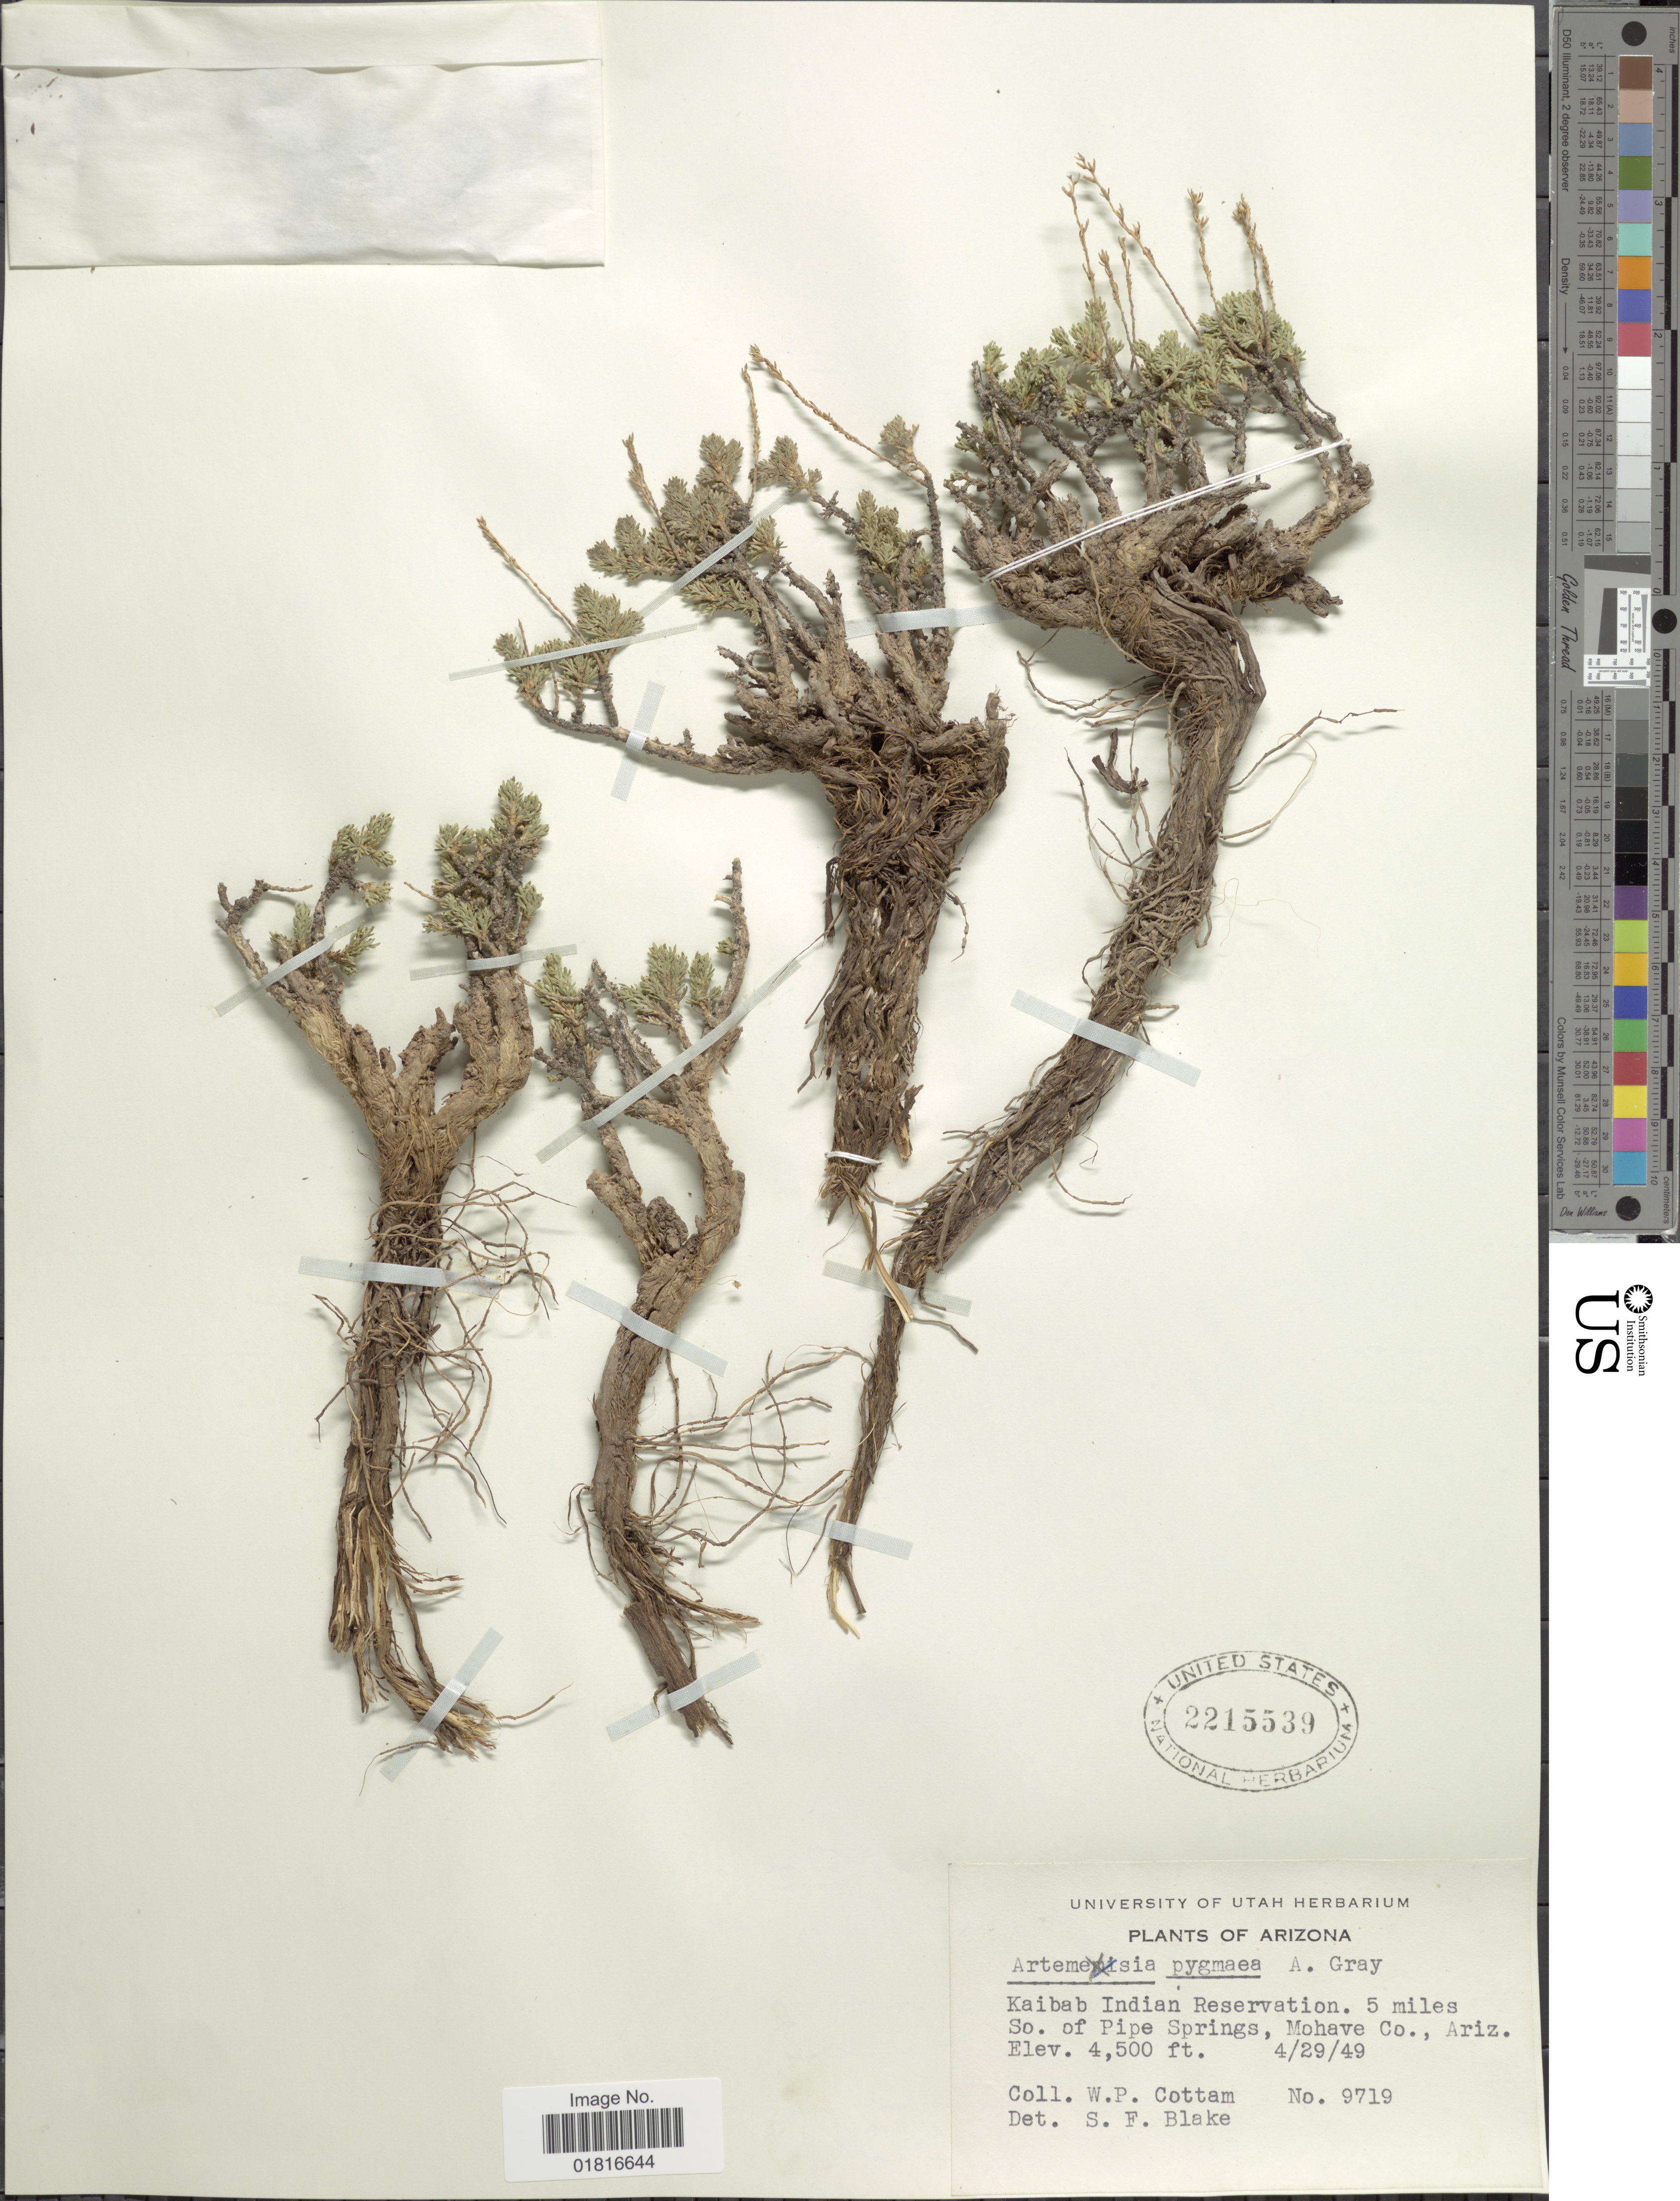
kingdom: Plantae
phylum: Tracheophyta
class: Magnoliopsida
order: Asterales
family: Asteraceae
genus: Artemisia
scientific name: Artemisia pygmaea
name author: A. Gray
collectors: W. Cottam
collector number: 9719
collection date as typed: Transcribed d/m/y: 29/4/49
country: United States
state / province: Arizona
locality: Kaibab Indian Reservation. 5 miles So of Pipe Springs, Mohave Co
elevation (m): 1372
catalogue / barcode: US 2215539